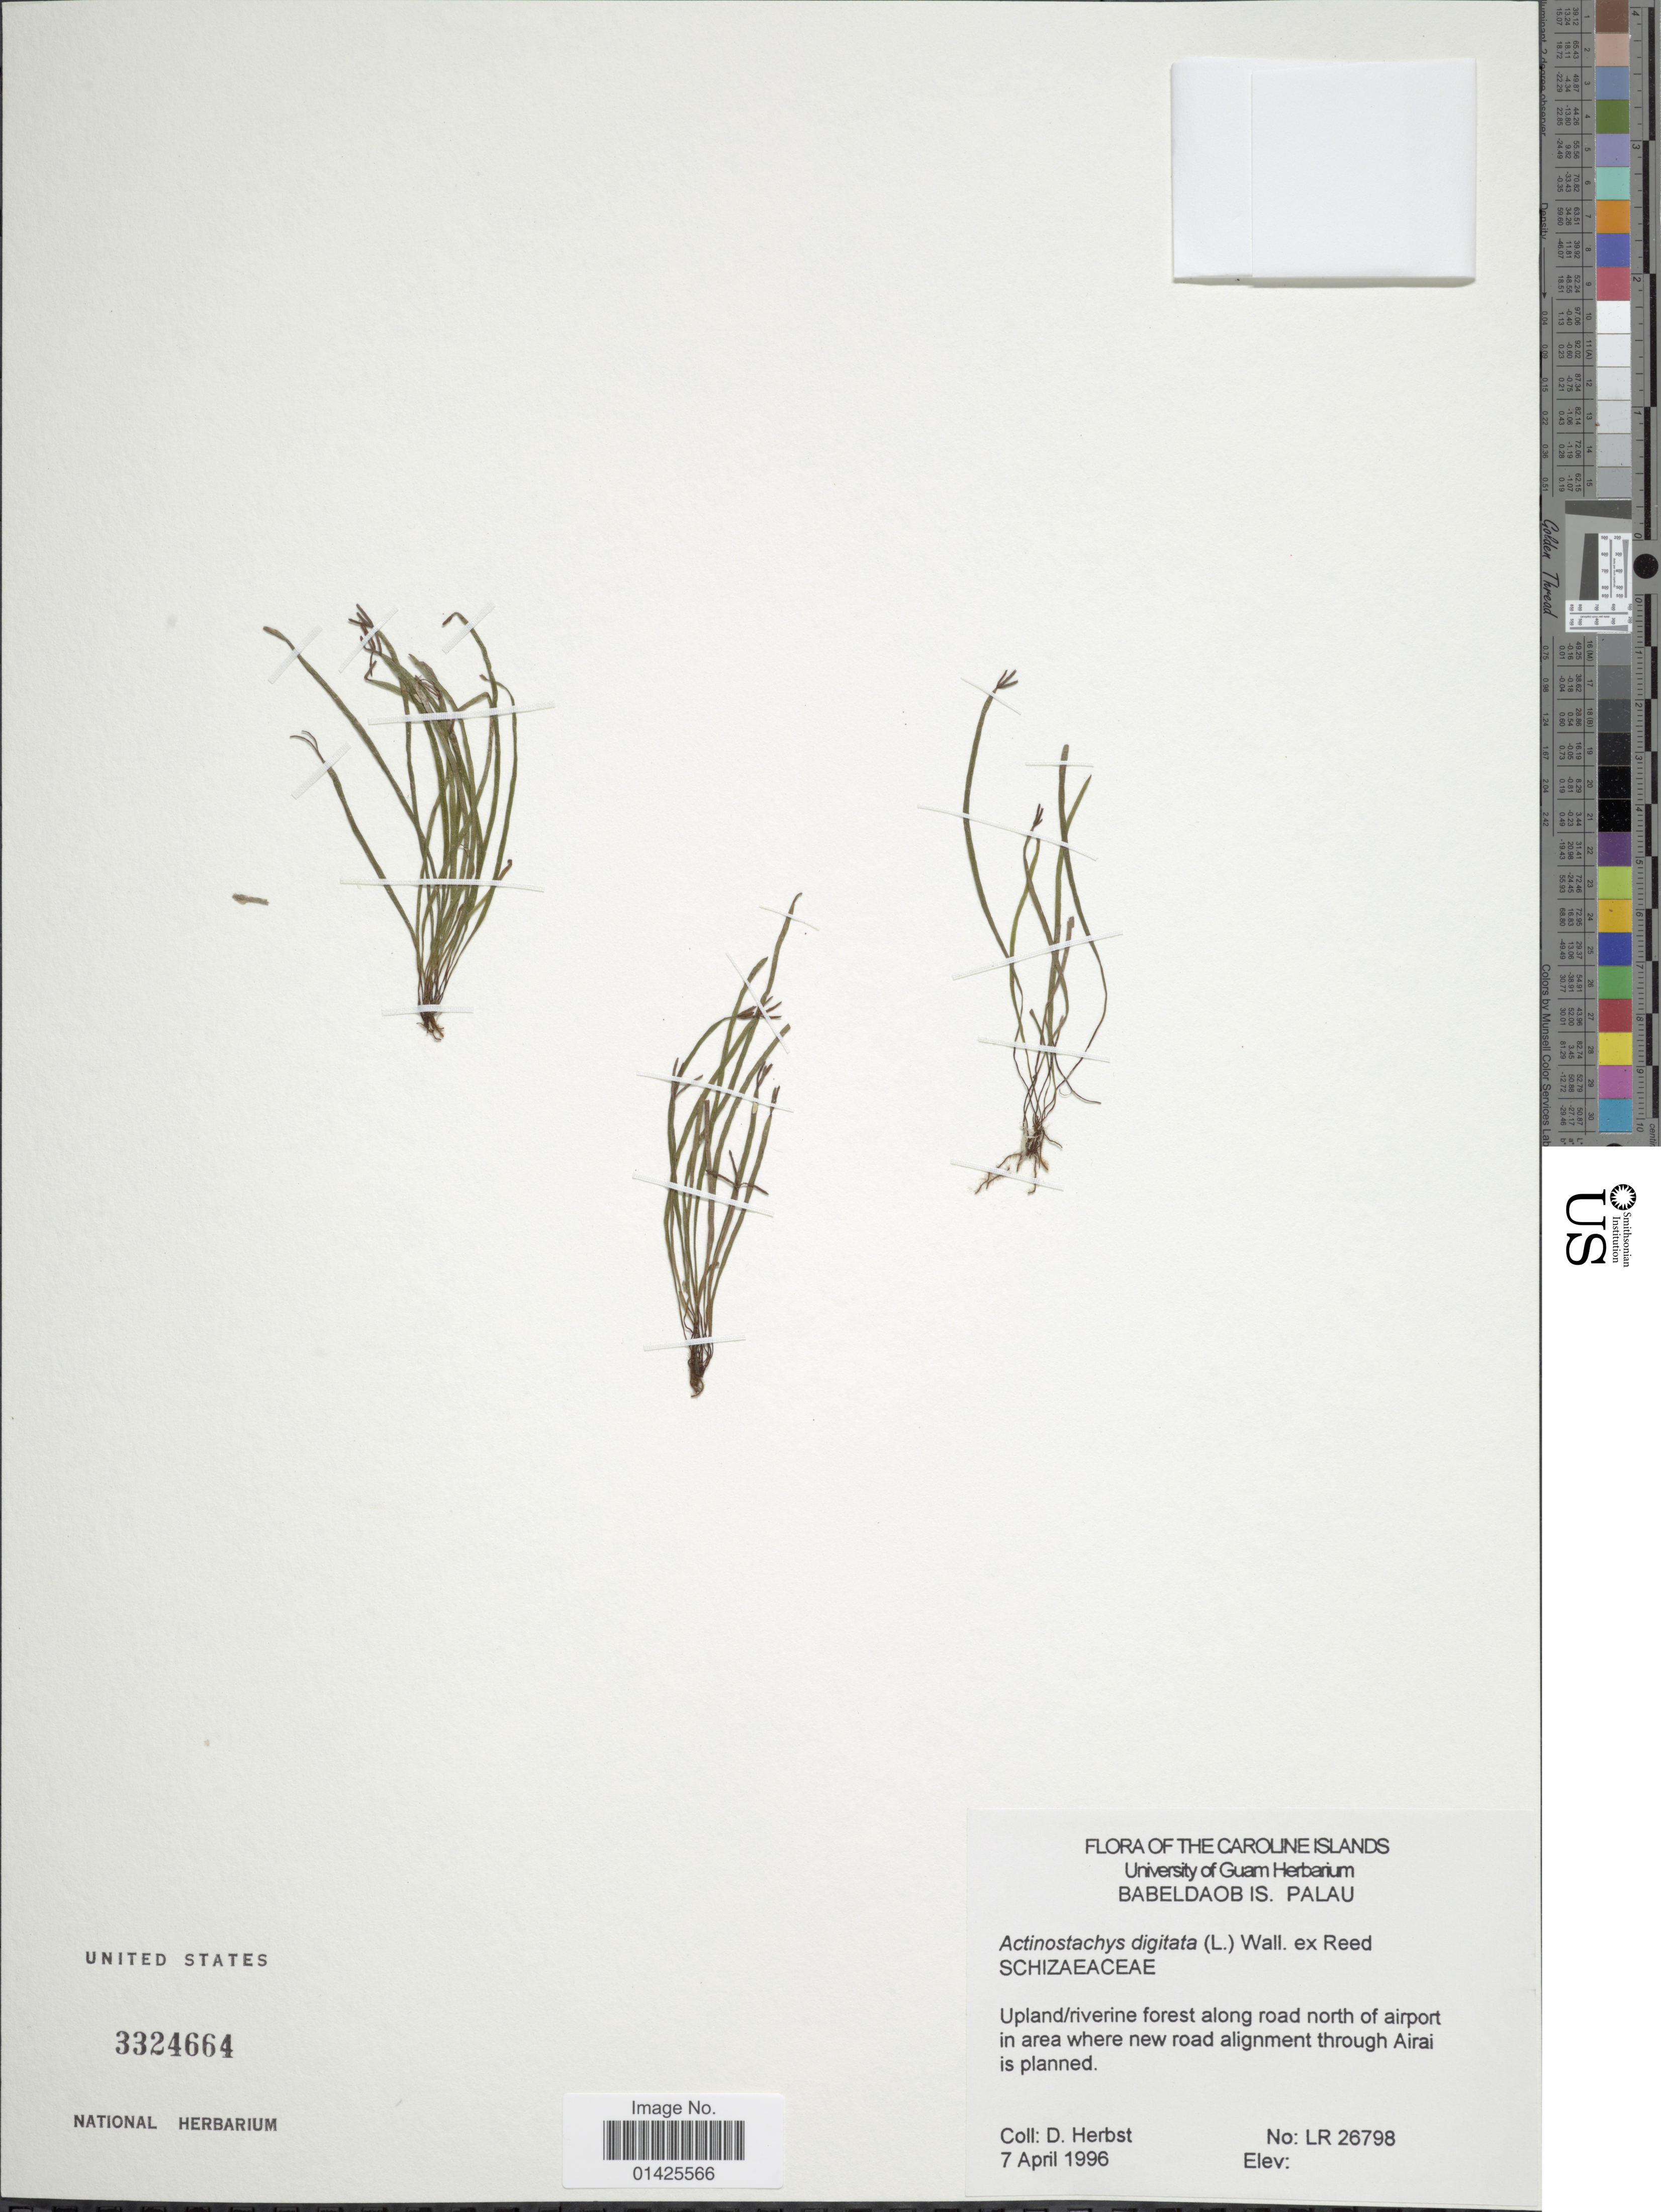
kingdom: Plantae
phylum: Tracheophyta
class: Polypodiopsida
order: Schizaeales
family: Schizaeaceae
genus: Actinostachys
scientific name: Actinostachys digitata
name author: (L.) Wall.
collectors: D. Herbst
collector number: LR 26798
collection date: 1996-04-07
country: Palau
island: Babeldaob [Babelthuap]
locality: Babeldaob Is. Palau, upland/riverine forest along road north of airport in area where new road alignment through Airai is planned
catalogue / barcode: US 3324664